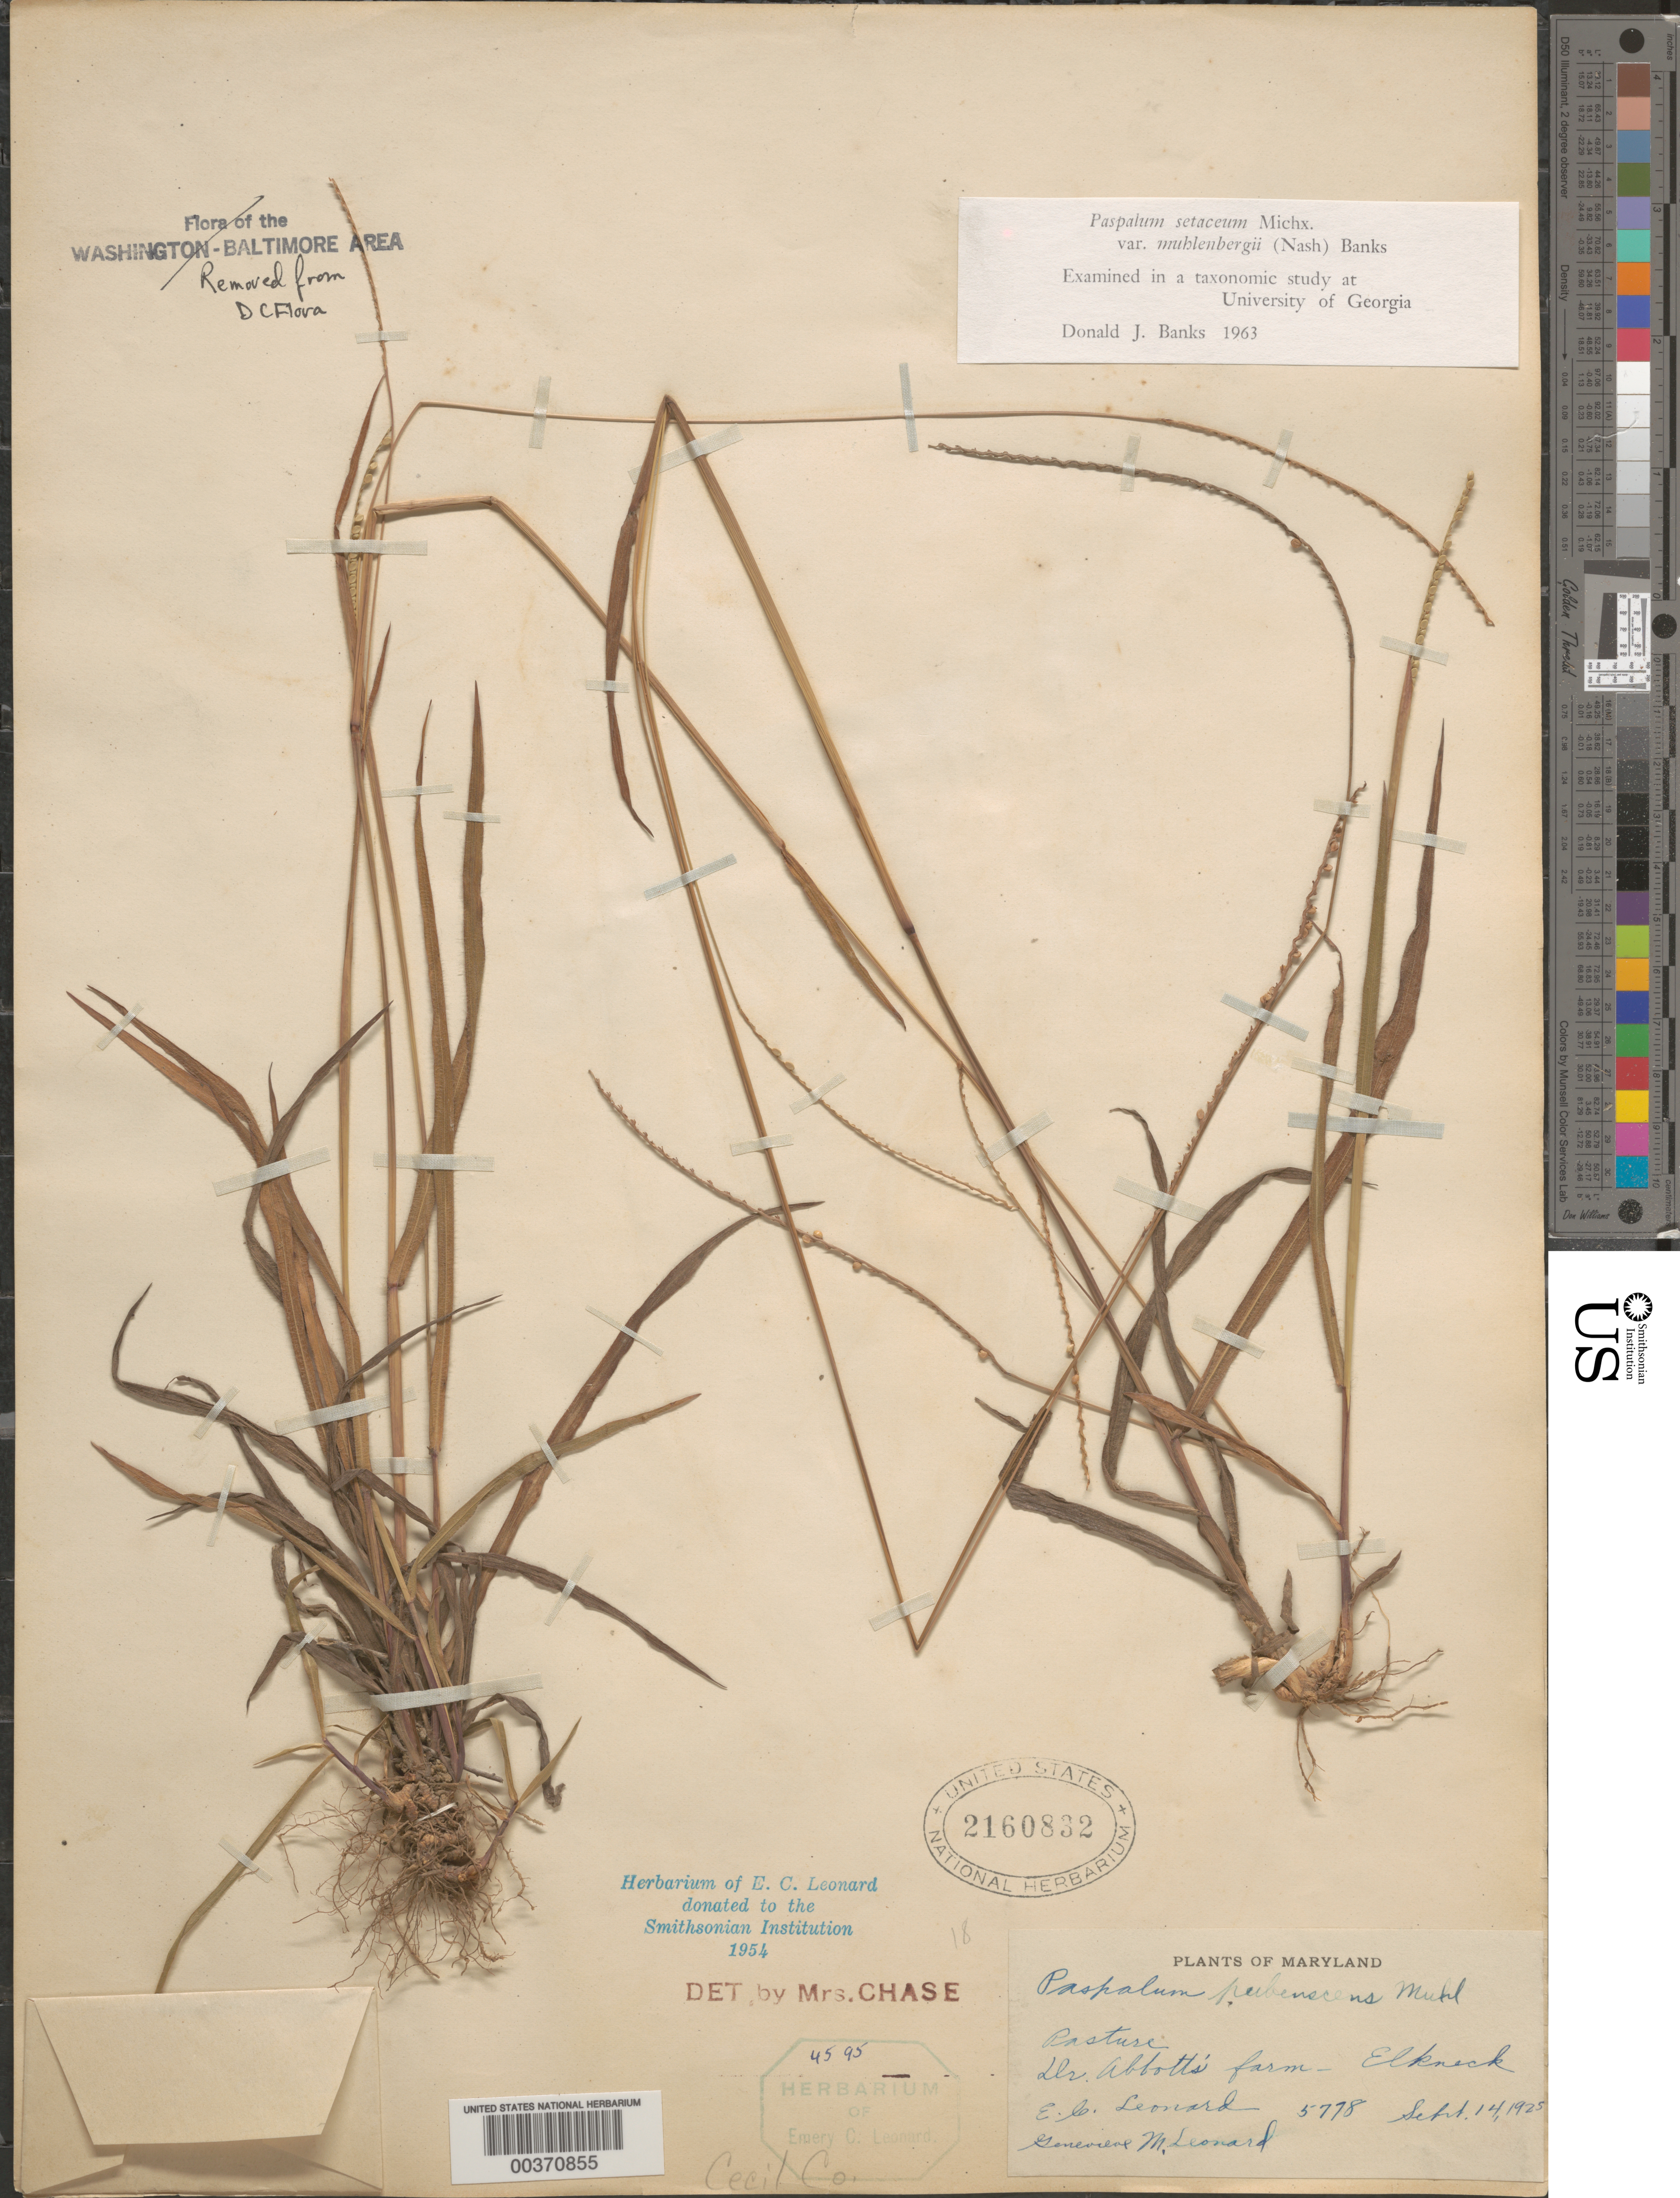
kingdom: Plantae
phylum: Tracheophyta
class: Liliopsida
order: Poales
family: Poaceae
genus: Paspalum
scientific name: Paspalum setaceum var. muhlenbergii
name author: (Nash) D.J. Banks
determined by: Banks, D. J.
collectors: E. C. Leonard & G. M. Leonard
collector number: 5778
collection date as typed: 14 Sep 1925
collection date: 1925-09-14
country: United States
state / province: Maryland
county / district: Cecil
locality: Dr. abbotts farm, elkneck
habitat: Pasture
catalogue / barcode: US 2160832